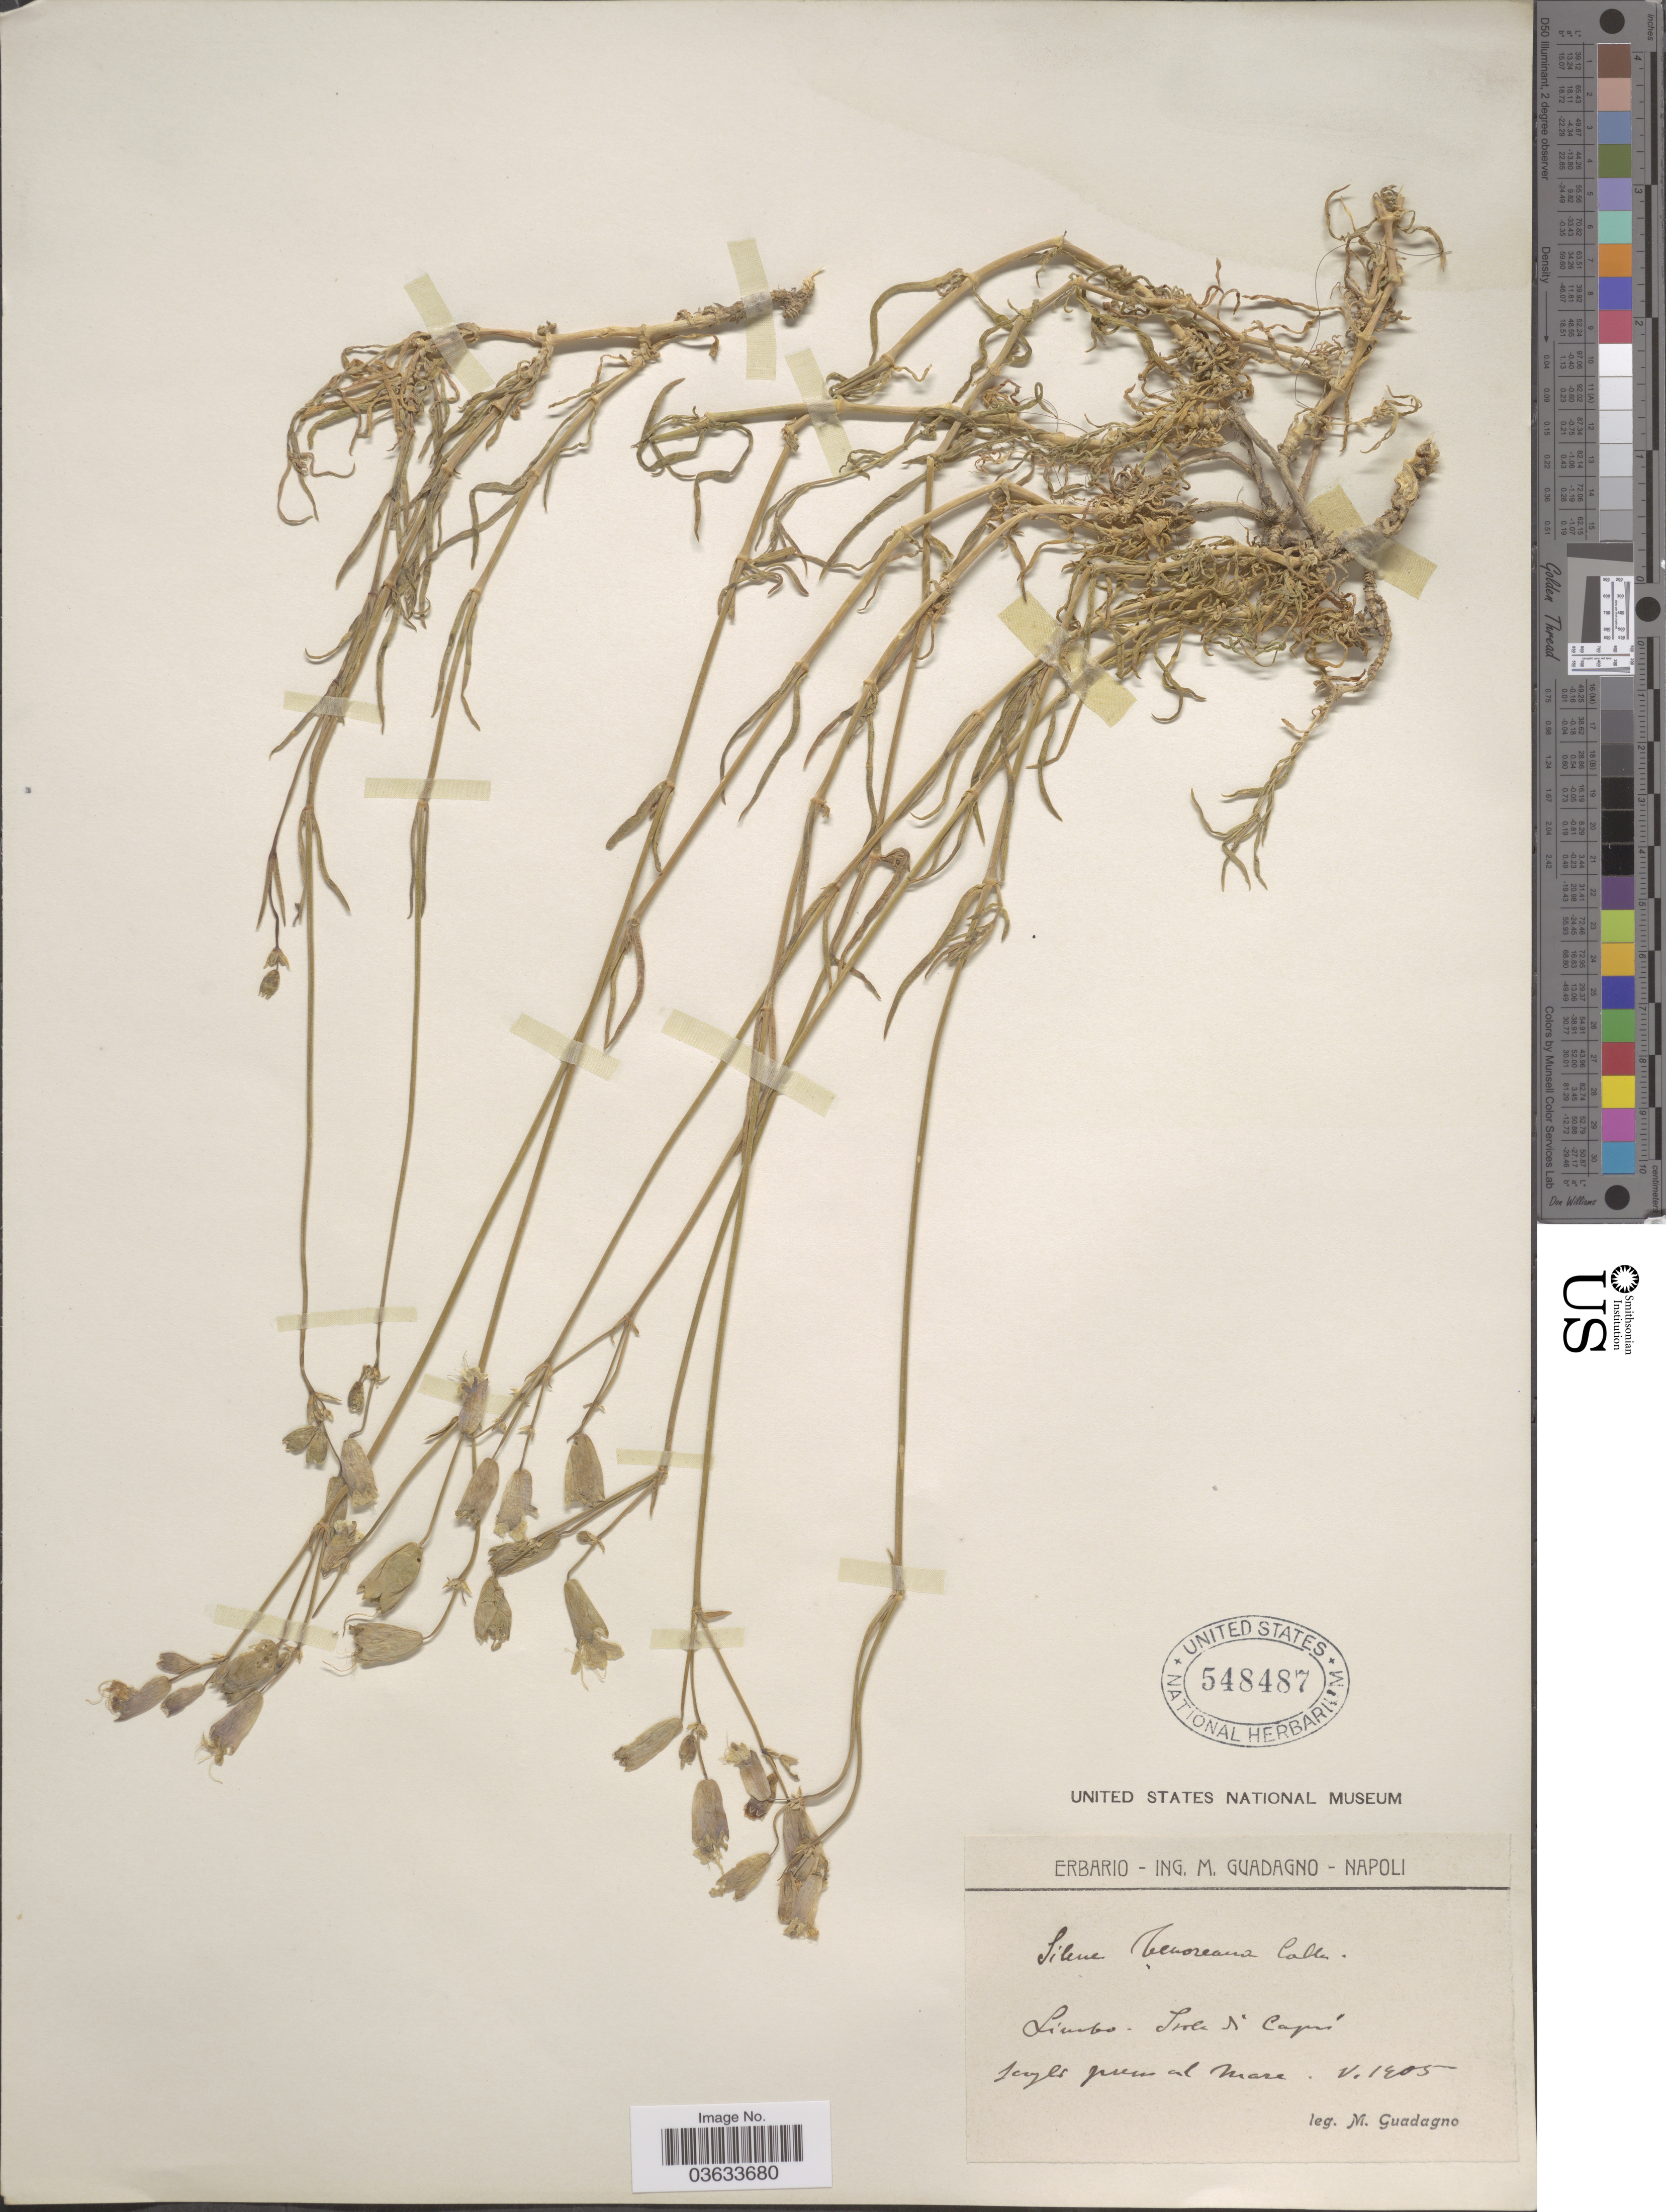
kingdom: Plantae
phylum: Tracheophyta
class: Magnoliopsida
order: Caryophyllales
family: Caryophyllaceae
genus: Silene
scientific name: Silene tenoreana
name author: Colla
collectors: M. Guadagno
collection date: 1905-05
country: Italy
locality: Limbo. Isola di capri icoyles [interpreted] presso al Mare.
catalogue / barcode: US 548487